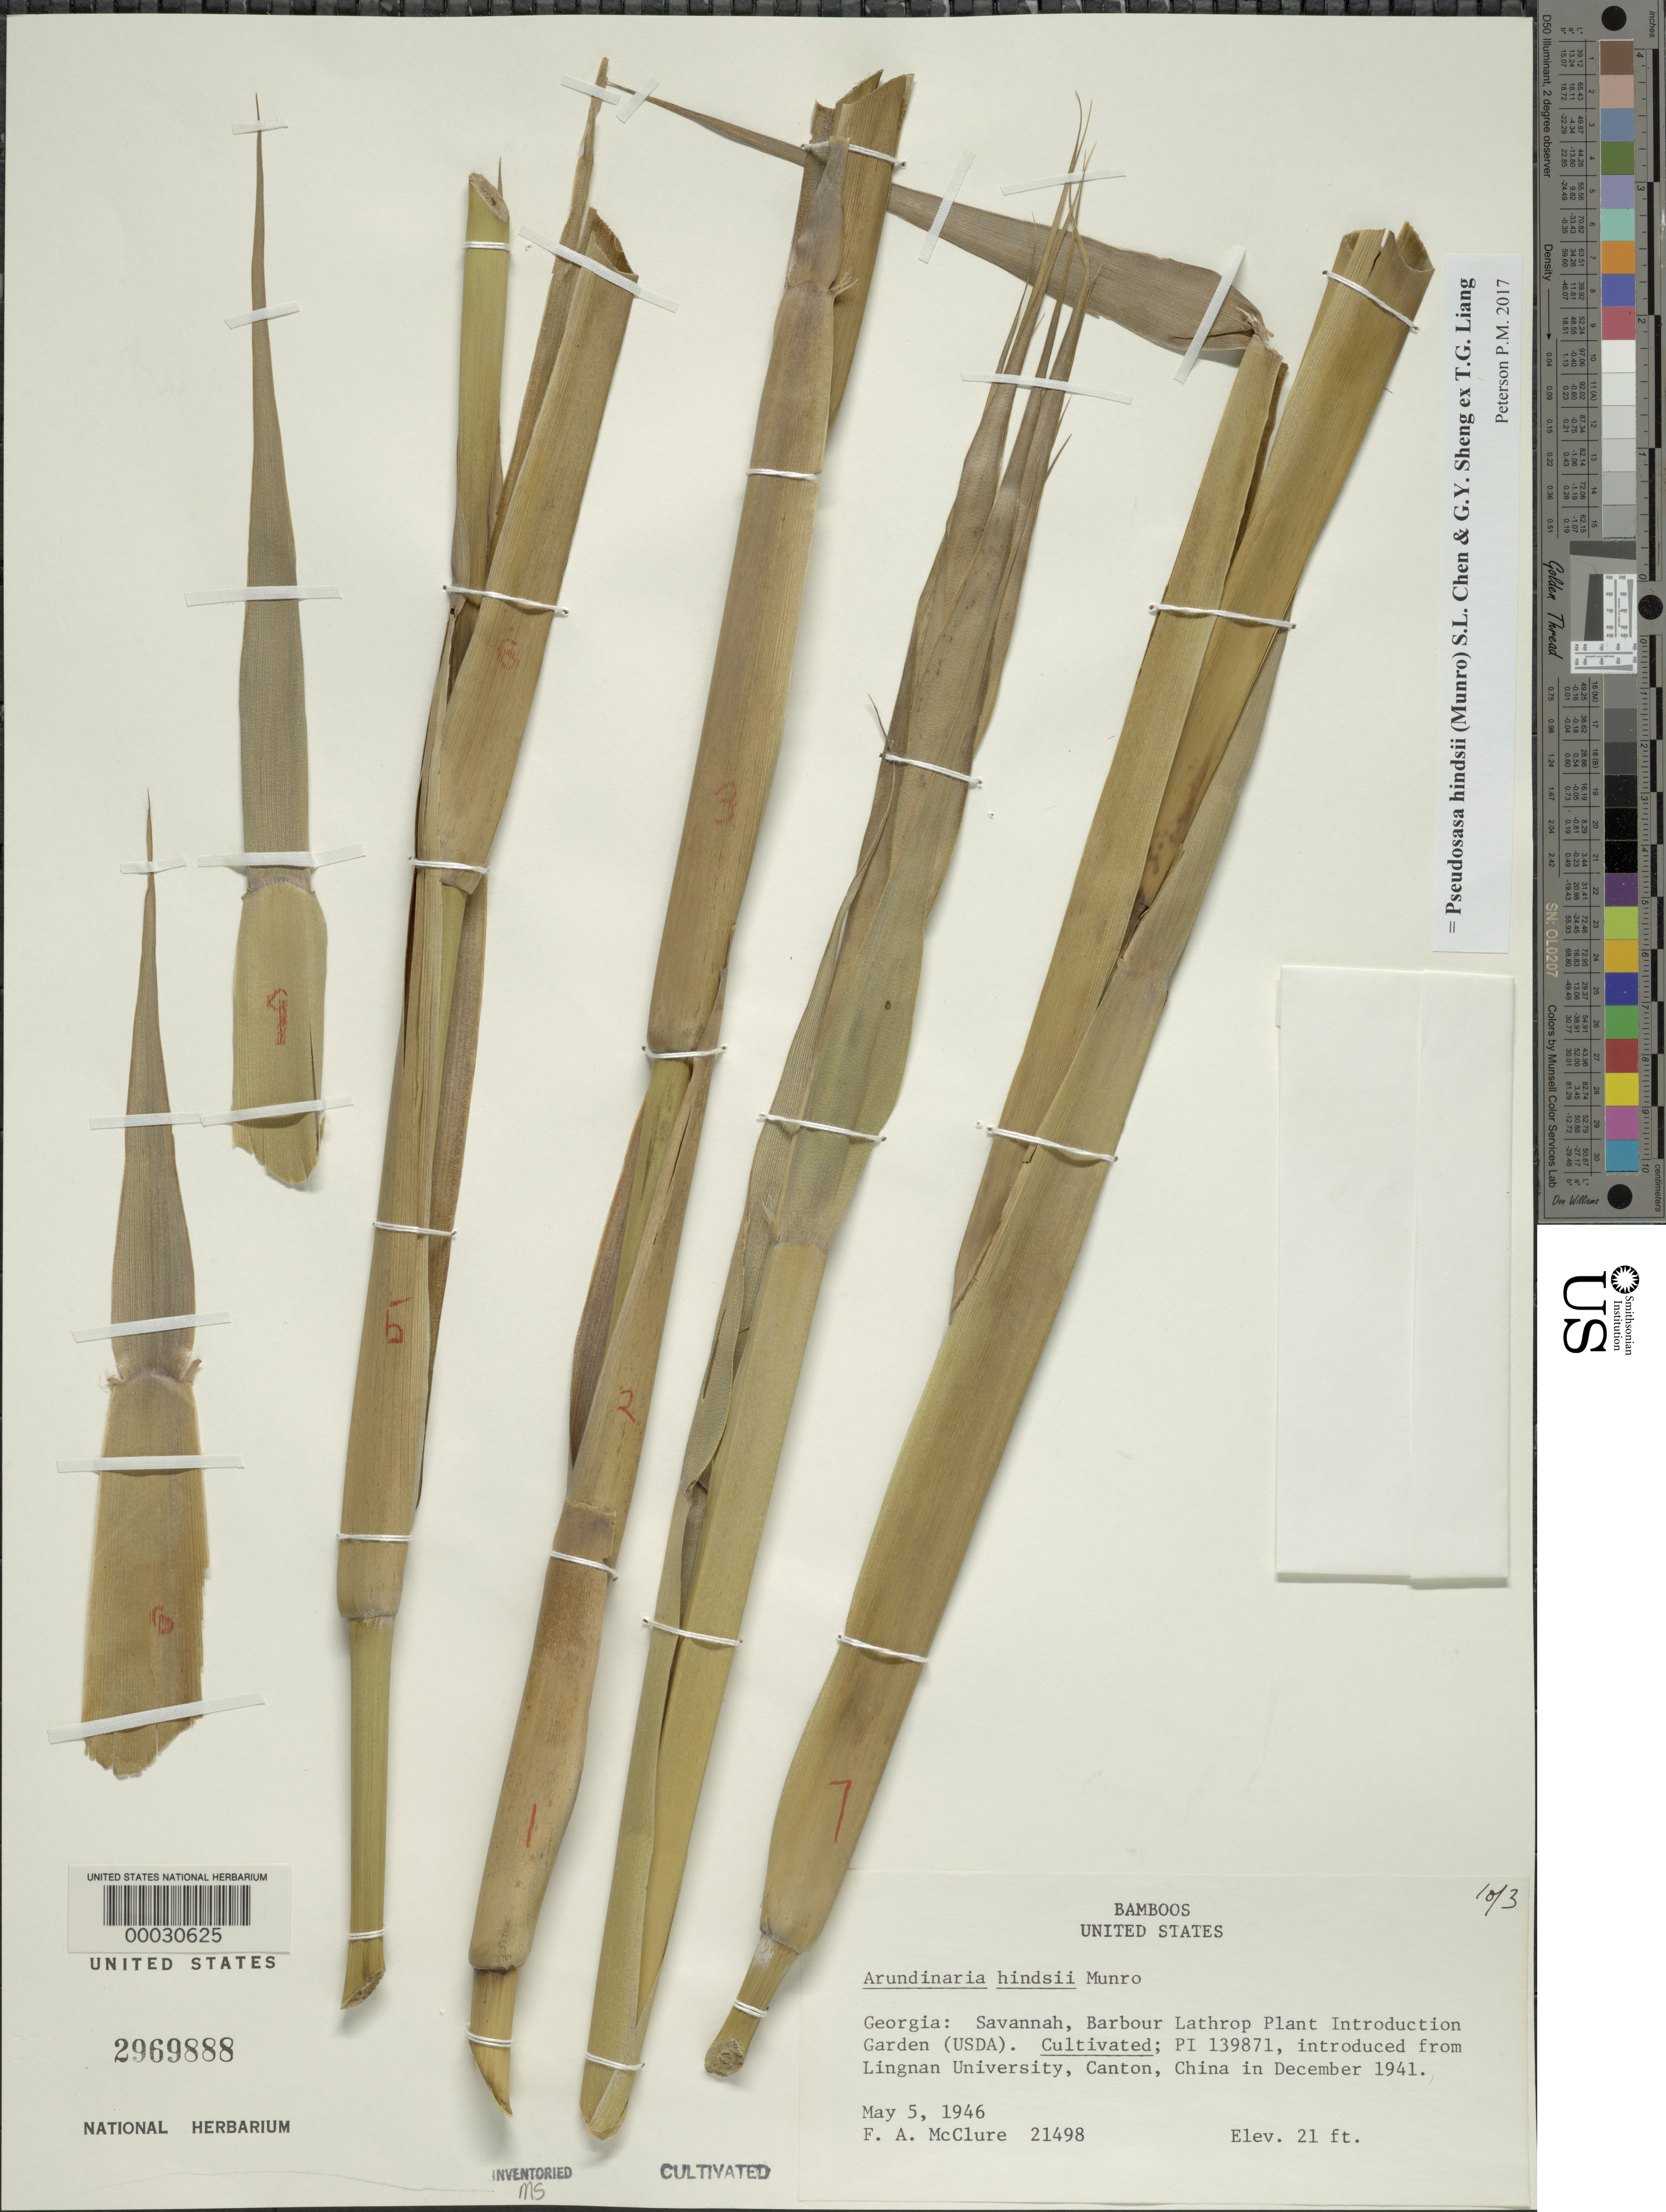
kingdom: Plantae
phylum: Tracheophyta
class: Liliopsida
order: Poales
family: Poaceae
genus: Pseudosasa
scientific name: Pseudosasa hindsii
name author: (Munro) S.L. Chen & G.Y. Sheng ex T.G. Liang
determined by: Poaceae Reorganization Project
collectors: F. A. McClure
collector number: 21498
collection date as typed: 05 May 1946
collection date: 1946-05-05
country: United States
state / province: Georgia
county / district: Chatham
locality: Barbor lathrop plant introduction garden-savannah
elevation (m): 6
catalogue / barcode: US 2969888